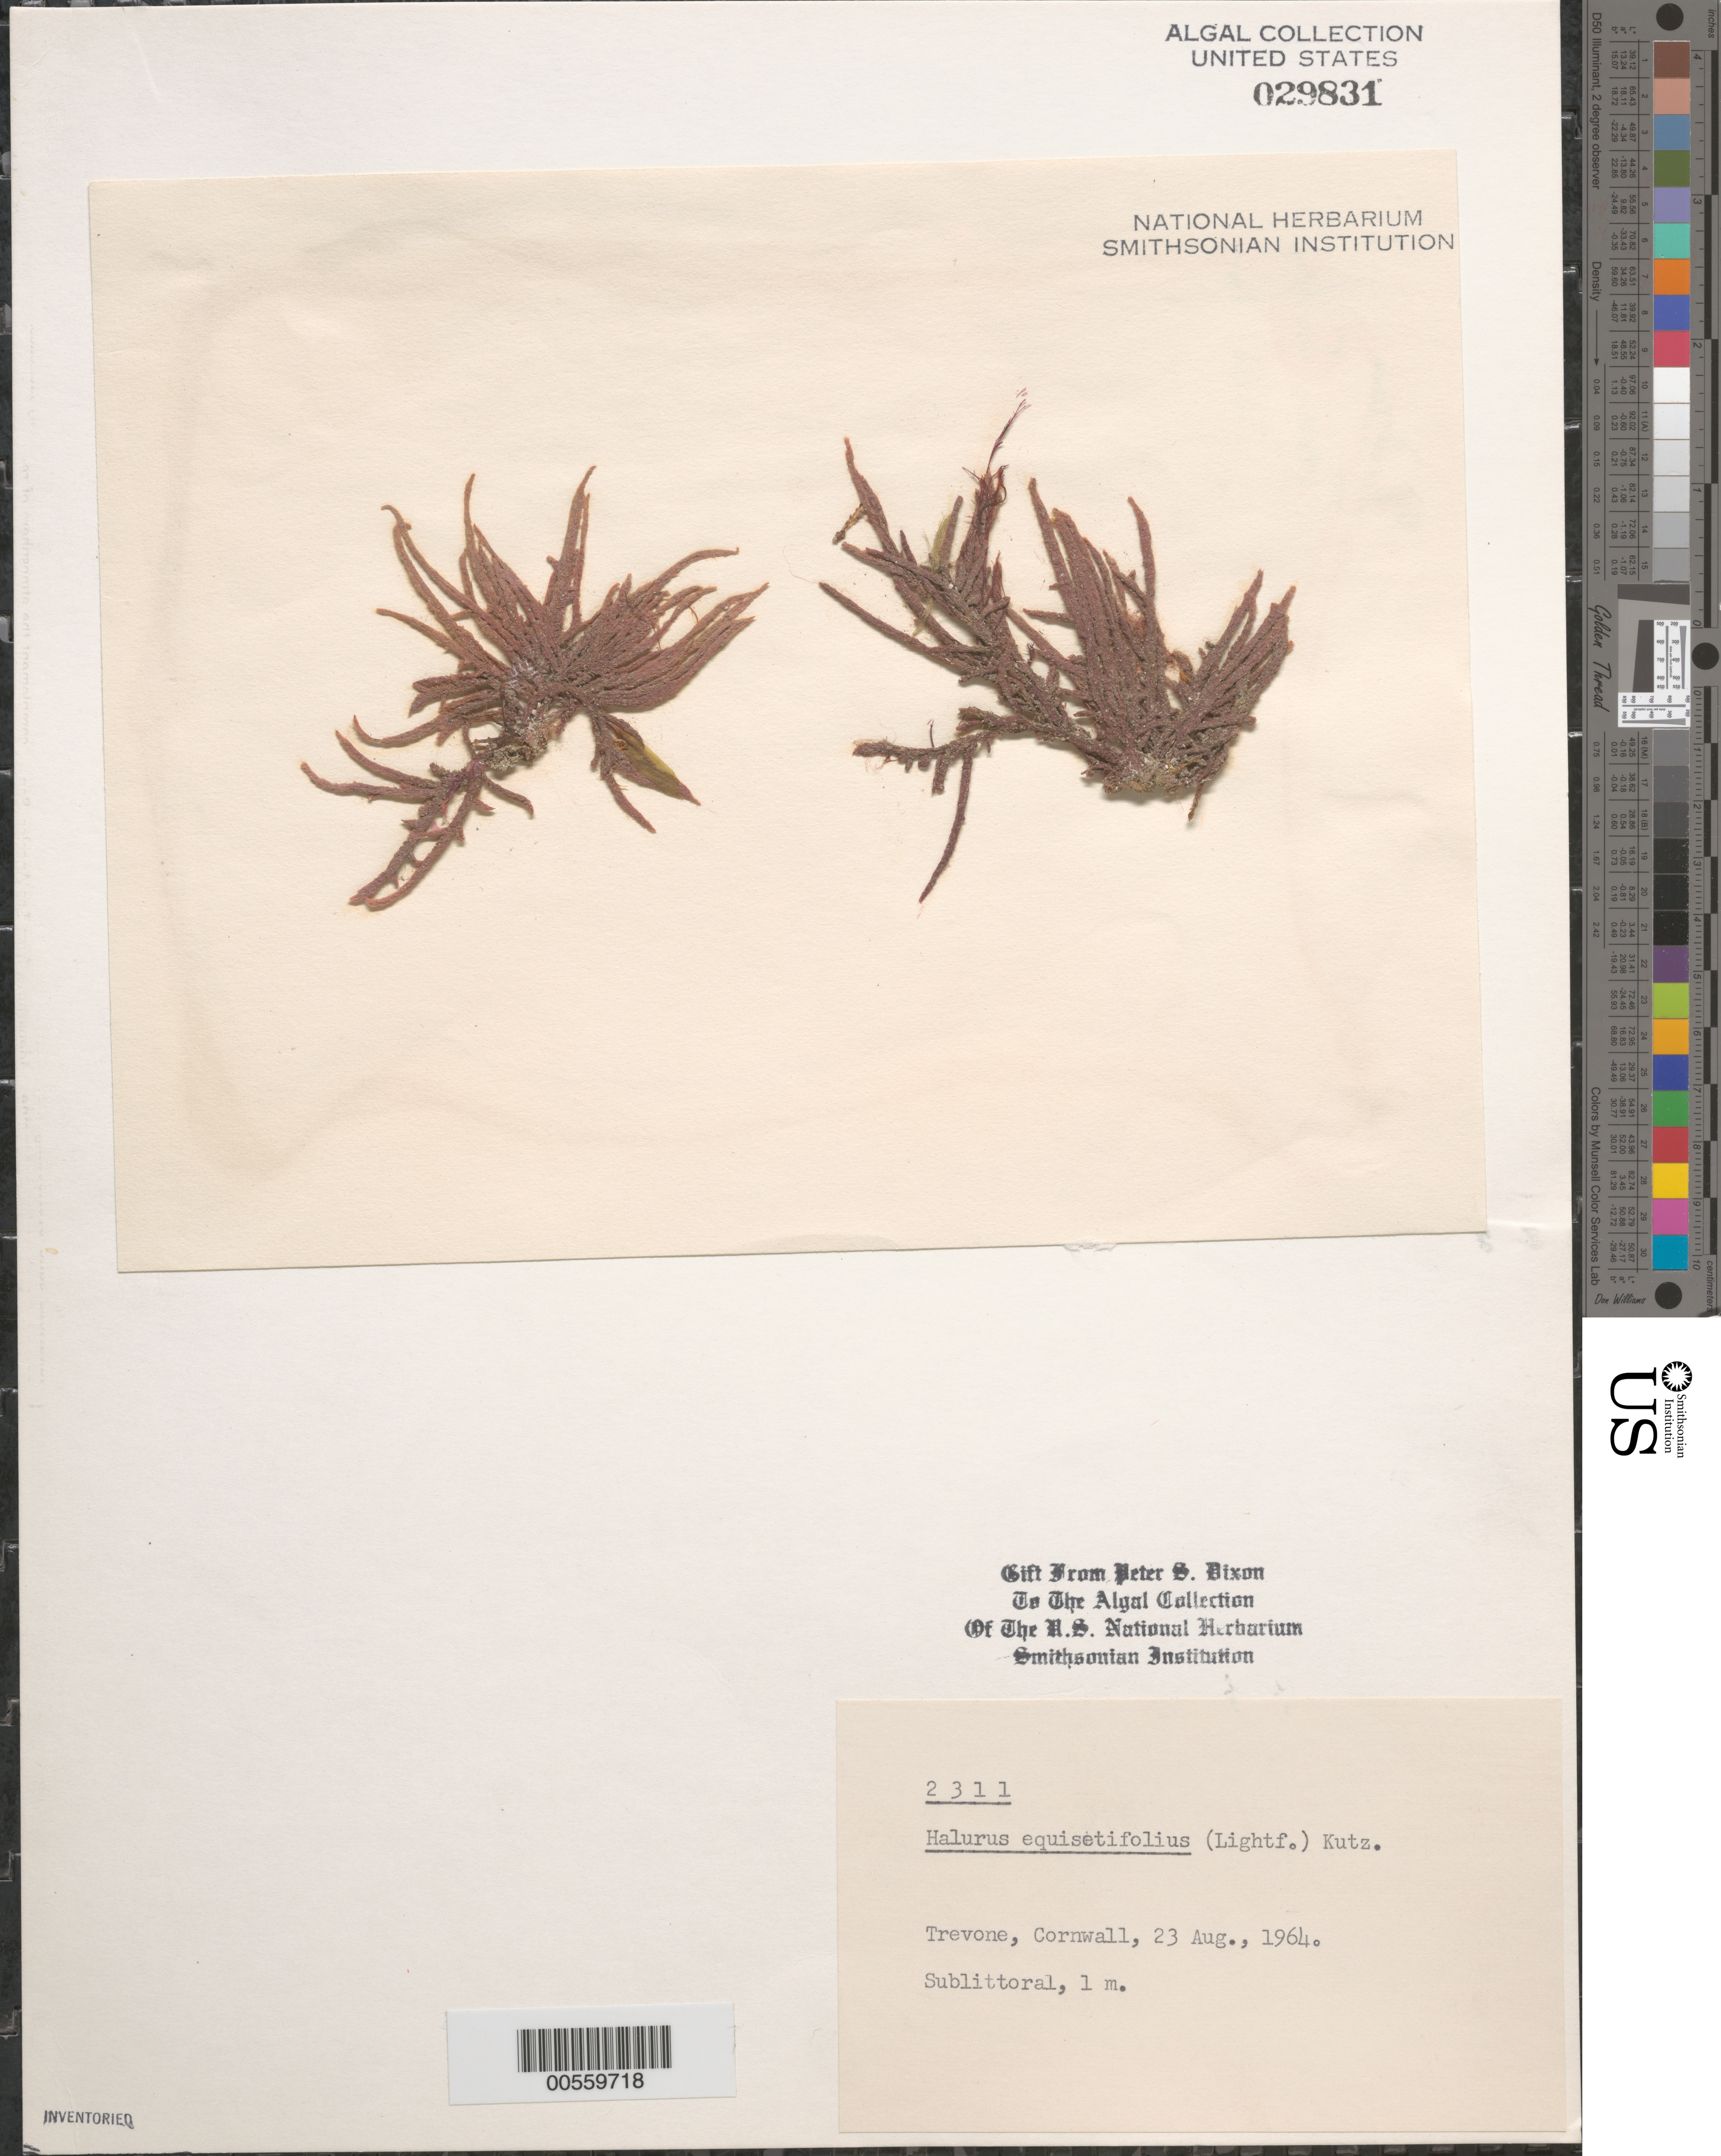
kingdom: Plantae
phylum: Rhodophyta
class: Florideophyceae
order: Ceramiales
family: Wrangeliaceae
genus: Halurus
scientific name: Halurus equisetifolius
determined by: Dixon, P. S.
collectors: P. S. Dixon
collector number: PSD 2311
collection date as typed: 23 Aug 1964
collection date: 1964-08-23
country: United Kingdom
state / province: England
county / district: Cornwall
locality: Trevone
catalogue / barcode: US 29831